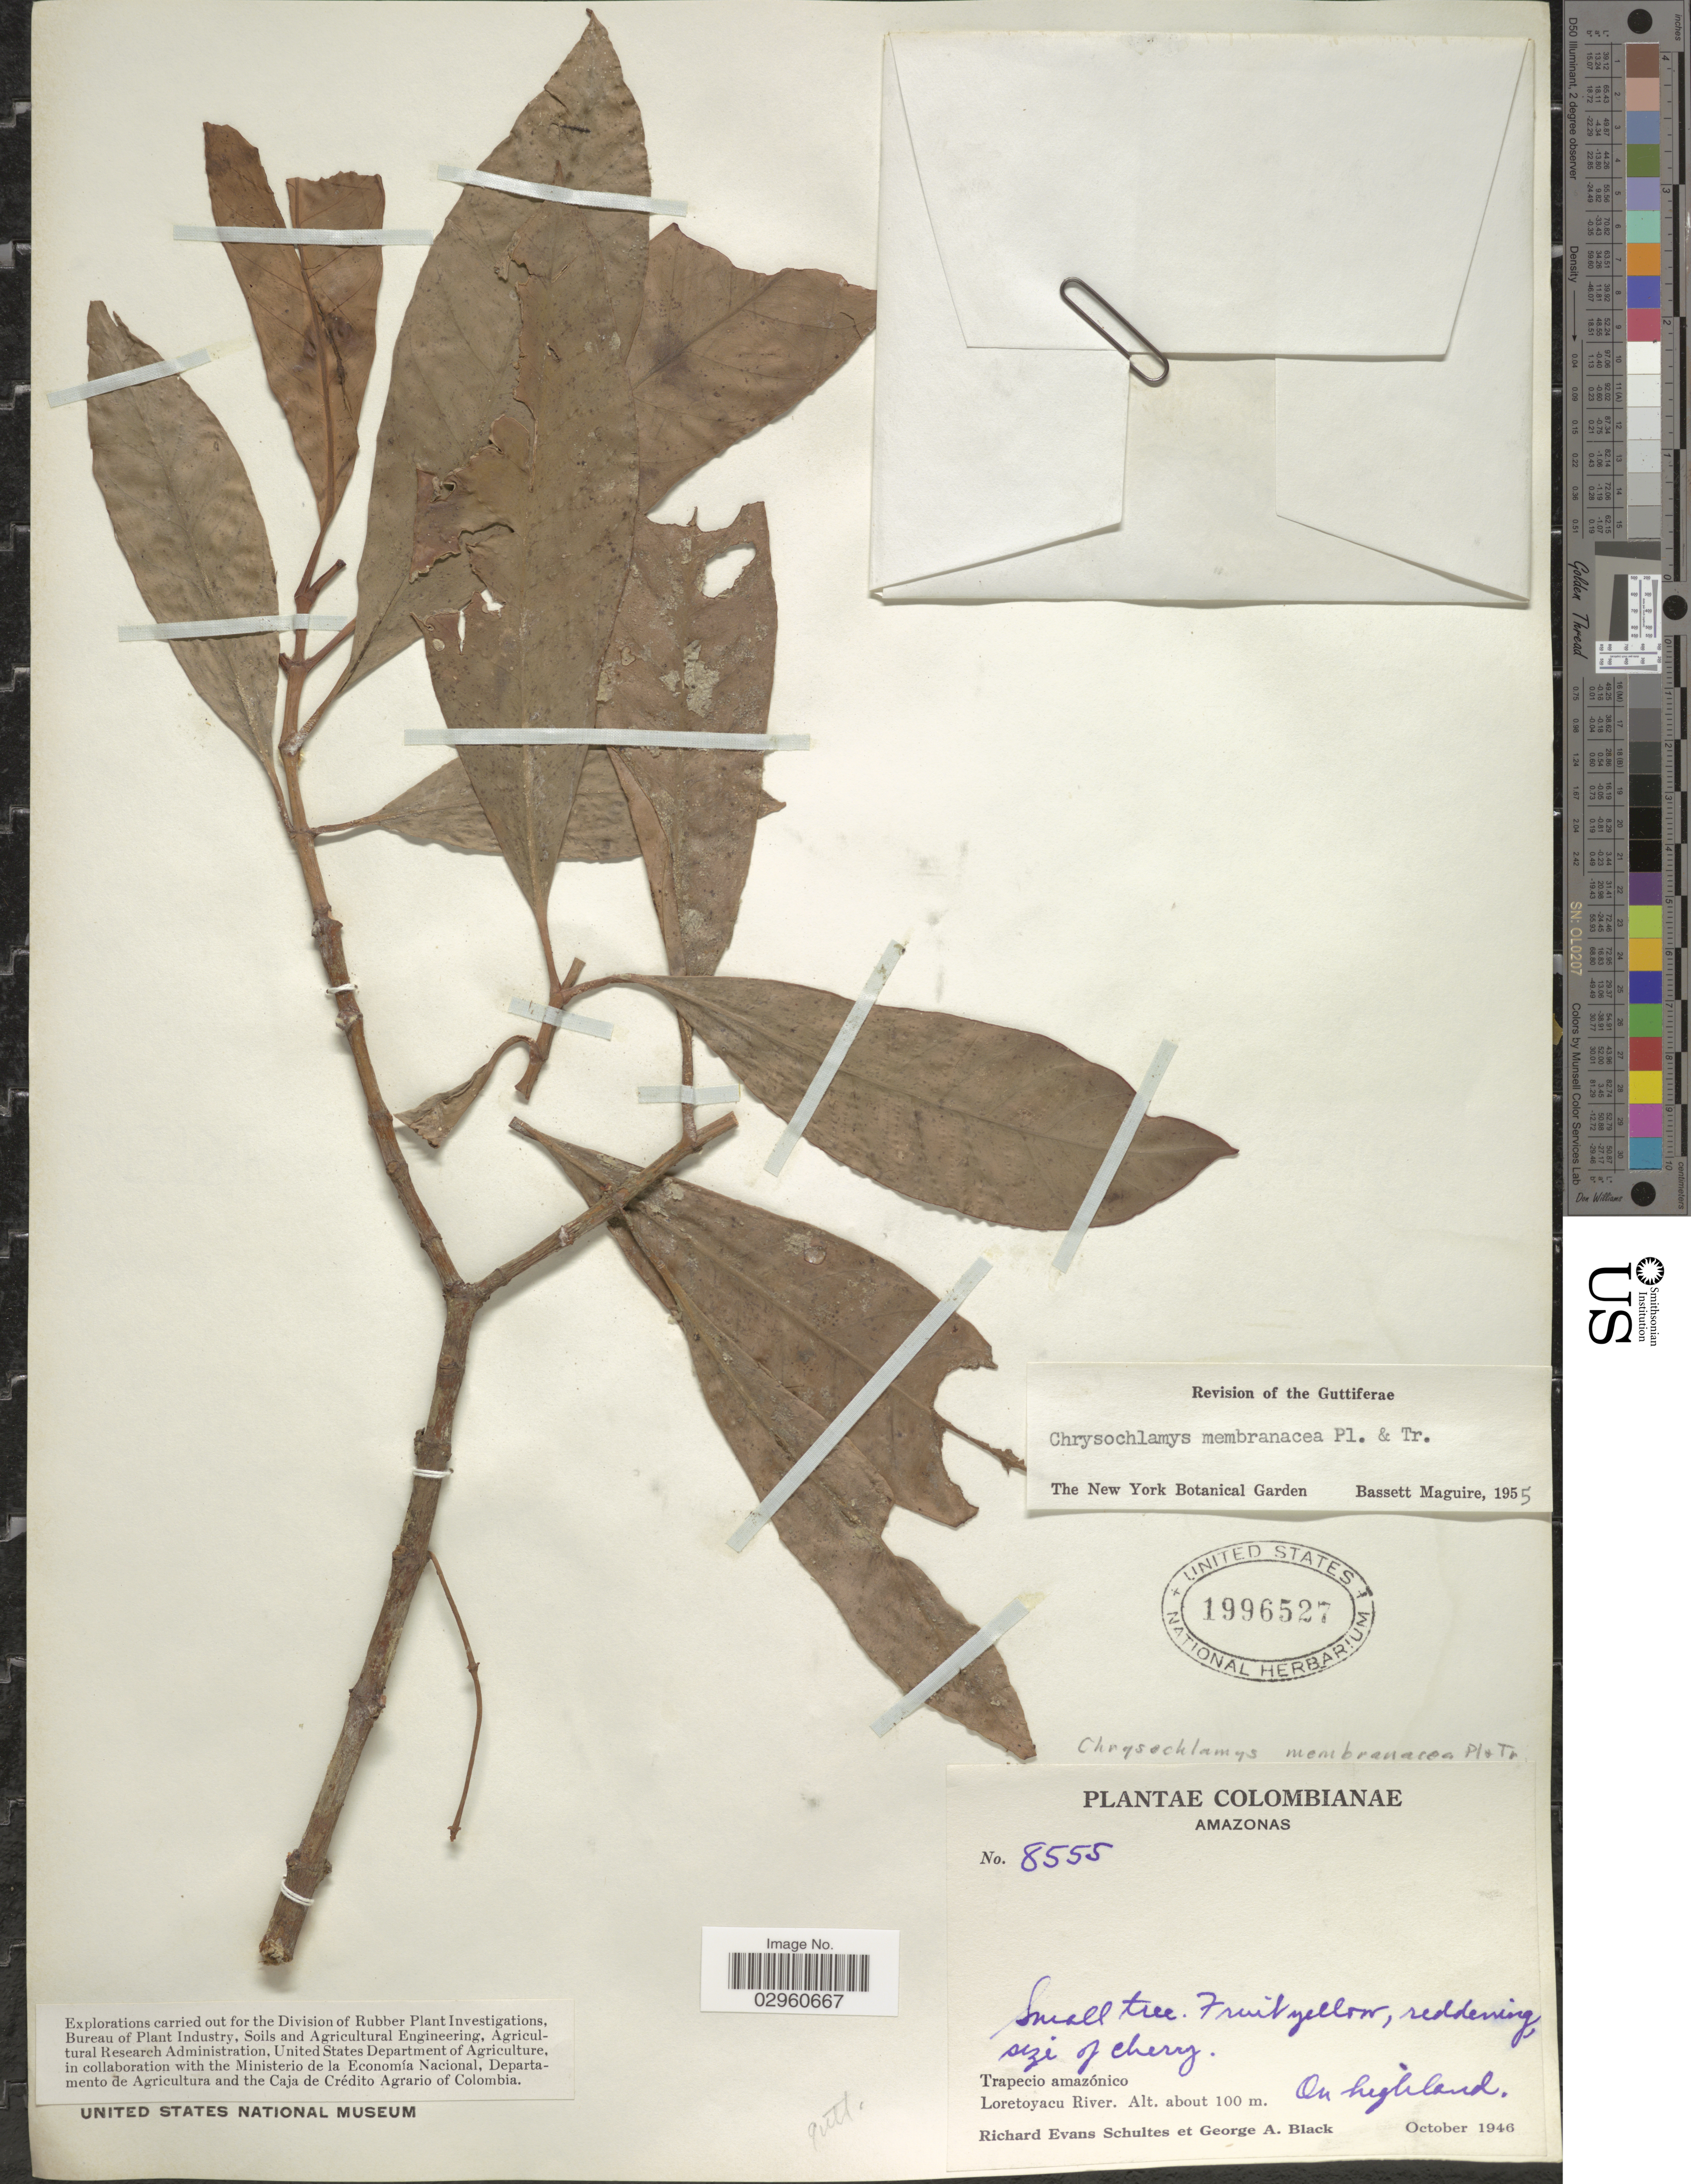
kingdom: Plantae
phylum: Tracheophyta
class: Magnoliopsida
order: Malpighiales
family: Clusiaceae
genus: Chrysochlamys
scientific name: Chrysochlamys membranacea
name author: Planch. & Triana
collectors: R. E. Schultes & G. A. Black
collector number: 8555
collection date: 1946-10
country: Colombia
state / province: Amazônas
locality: Trapecio amazónico. Loretoyacu River.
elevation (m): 100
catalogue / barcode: US 1996527